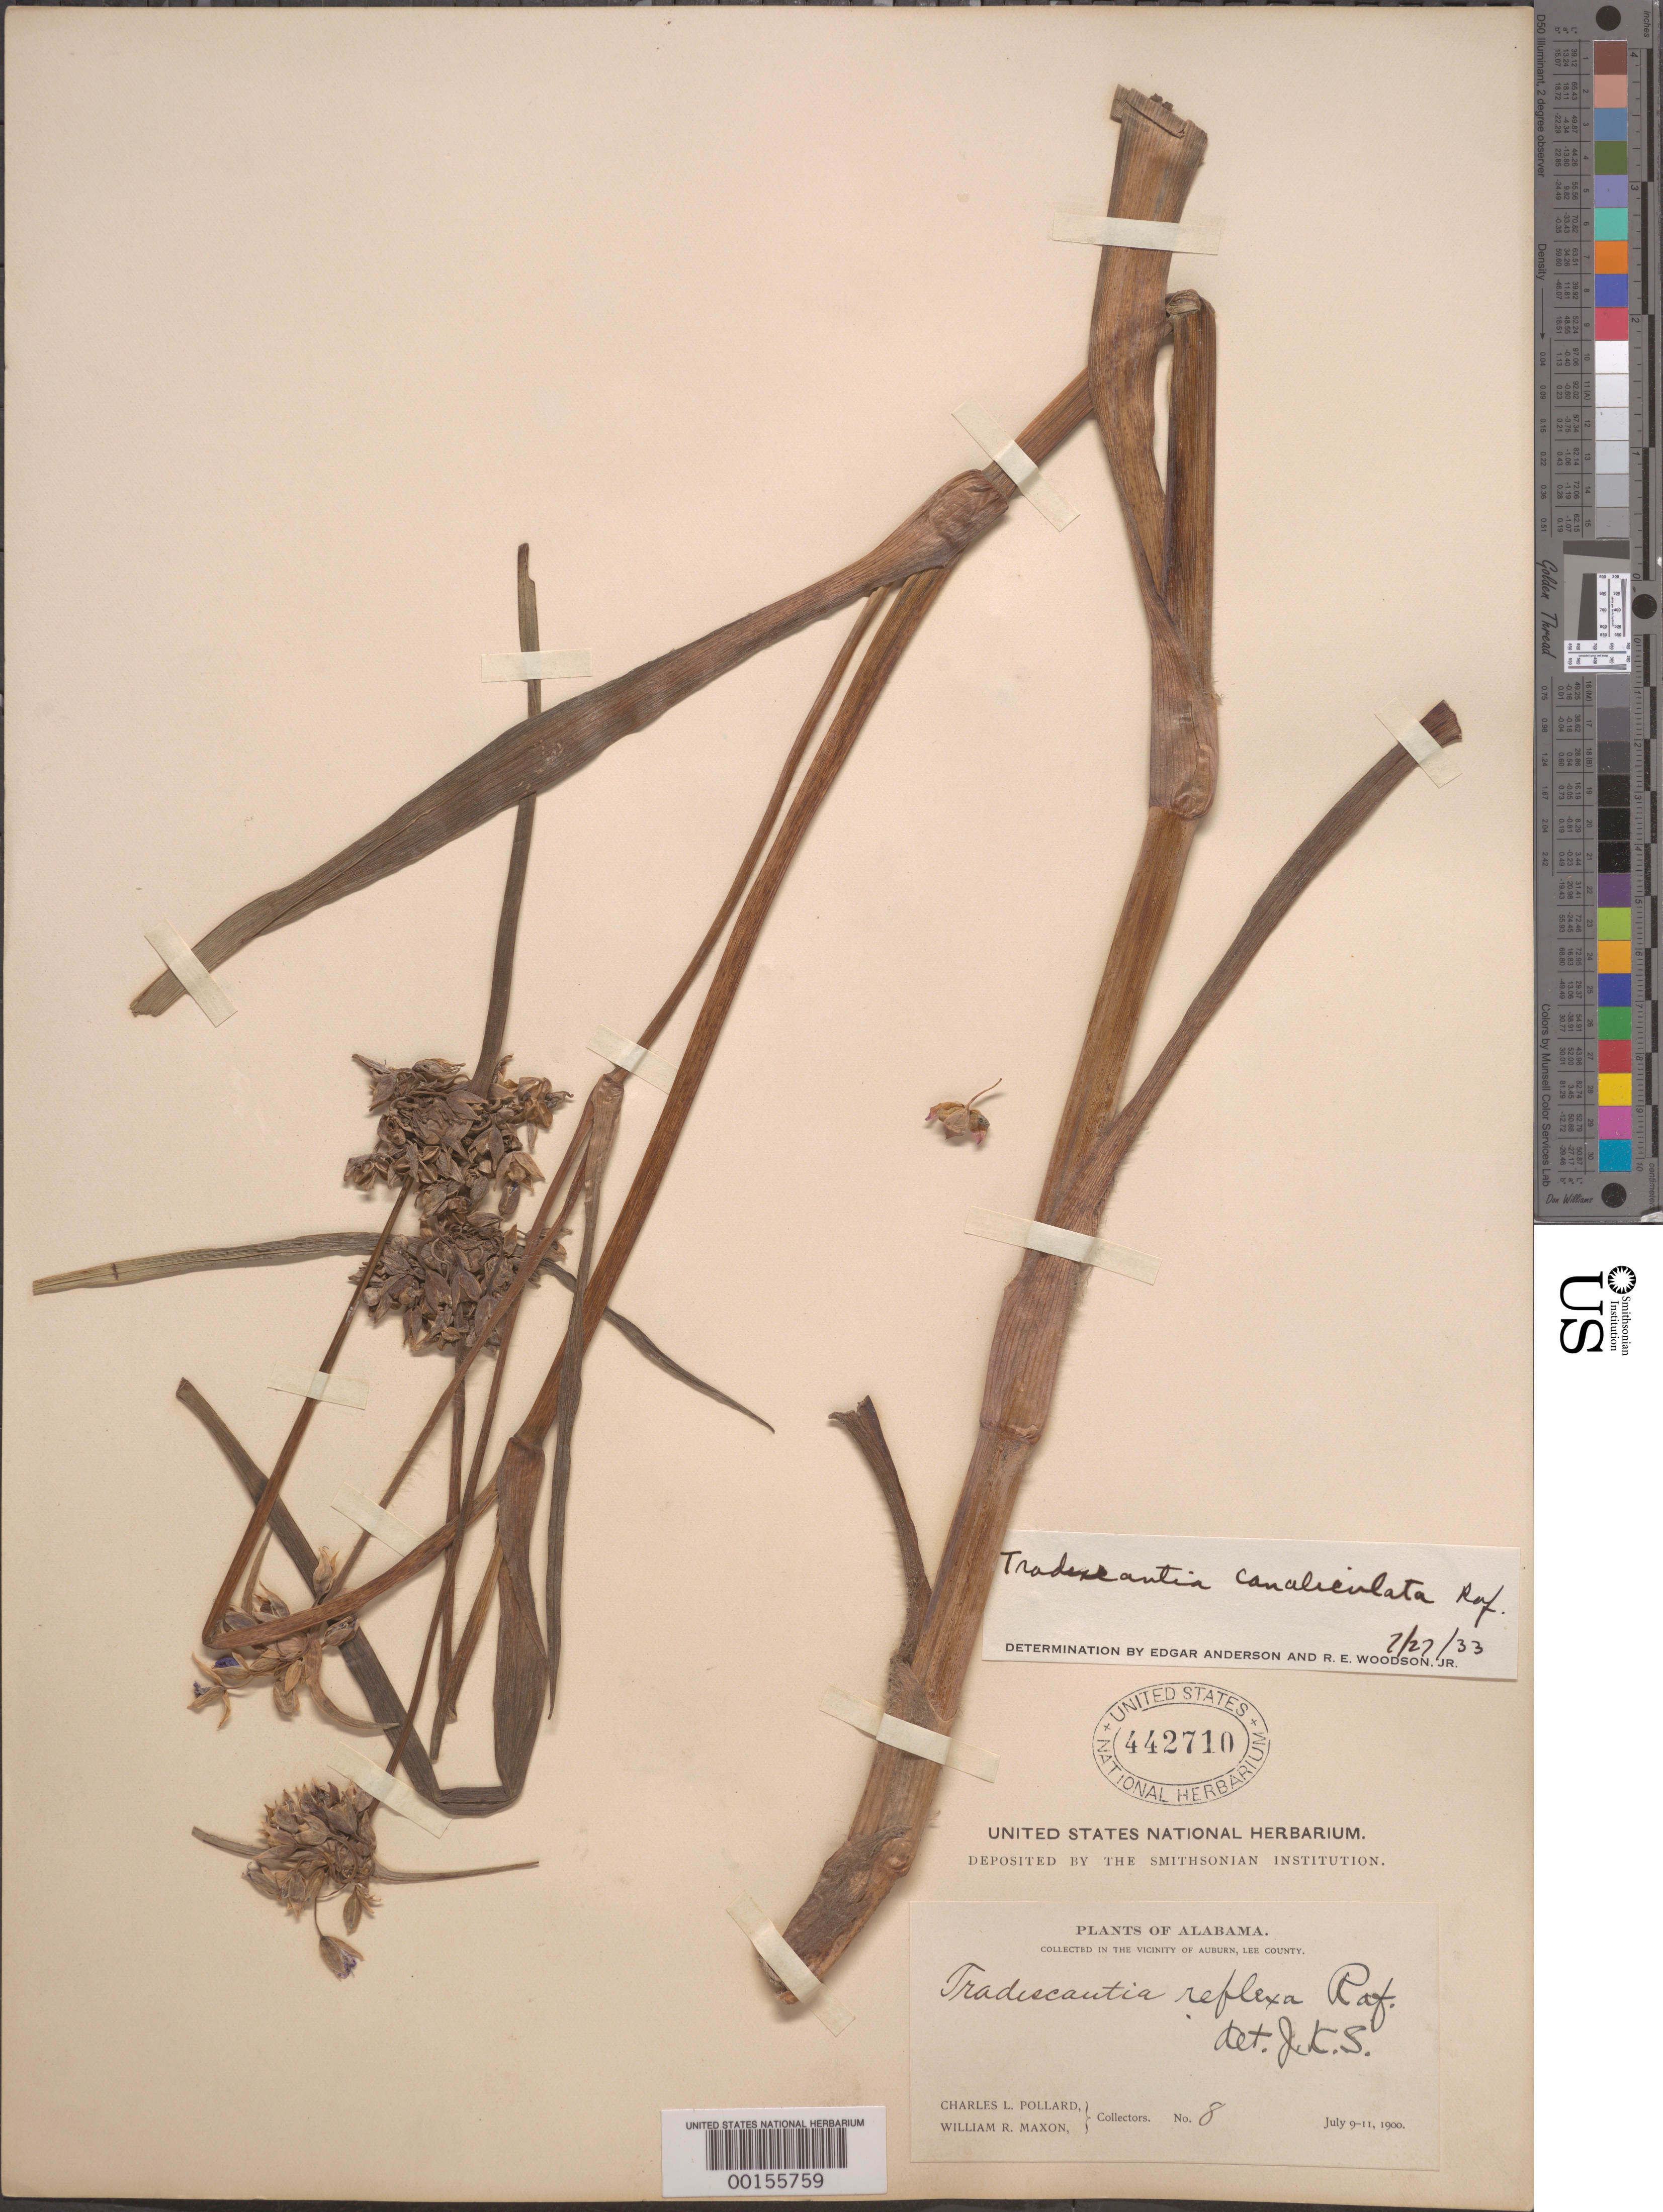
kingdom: Plantae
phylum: Tracheophyta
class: Liliopsida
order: Commelinales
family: Commelinaceae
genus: Tradescantia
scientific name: Tradescantia ohiensis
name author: Raf.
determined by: Woodson, R. E., Jr.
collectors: C. L. Pollard & W. R. Maxon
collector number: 08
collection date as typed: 09 Jul 1900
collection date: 1900-07-09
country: United States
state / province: Alabama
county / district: Lee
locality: Auburn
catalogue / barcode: US 442710